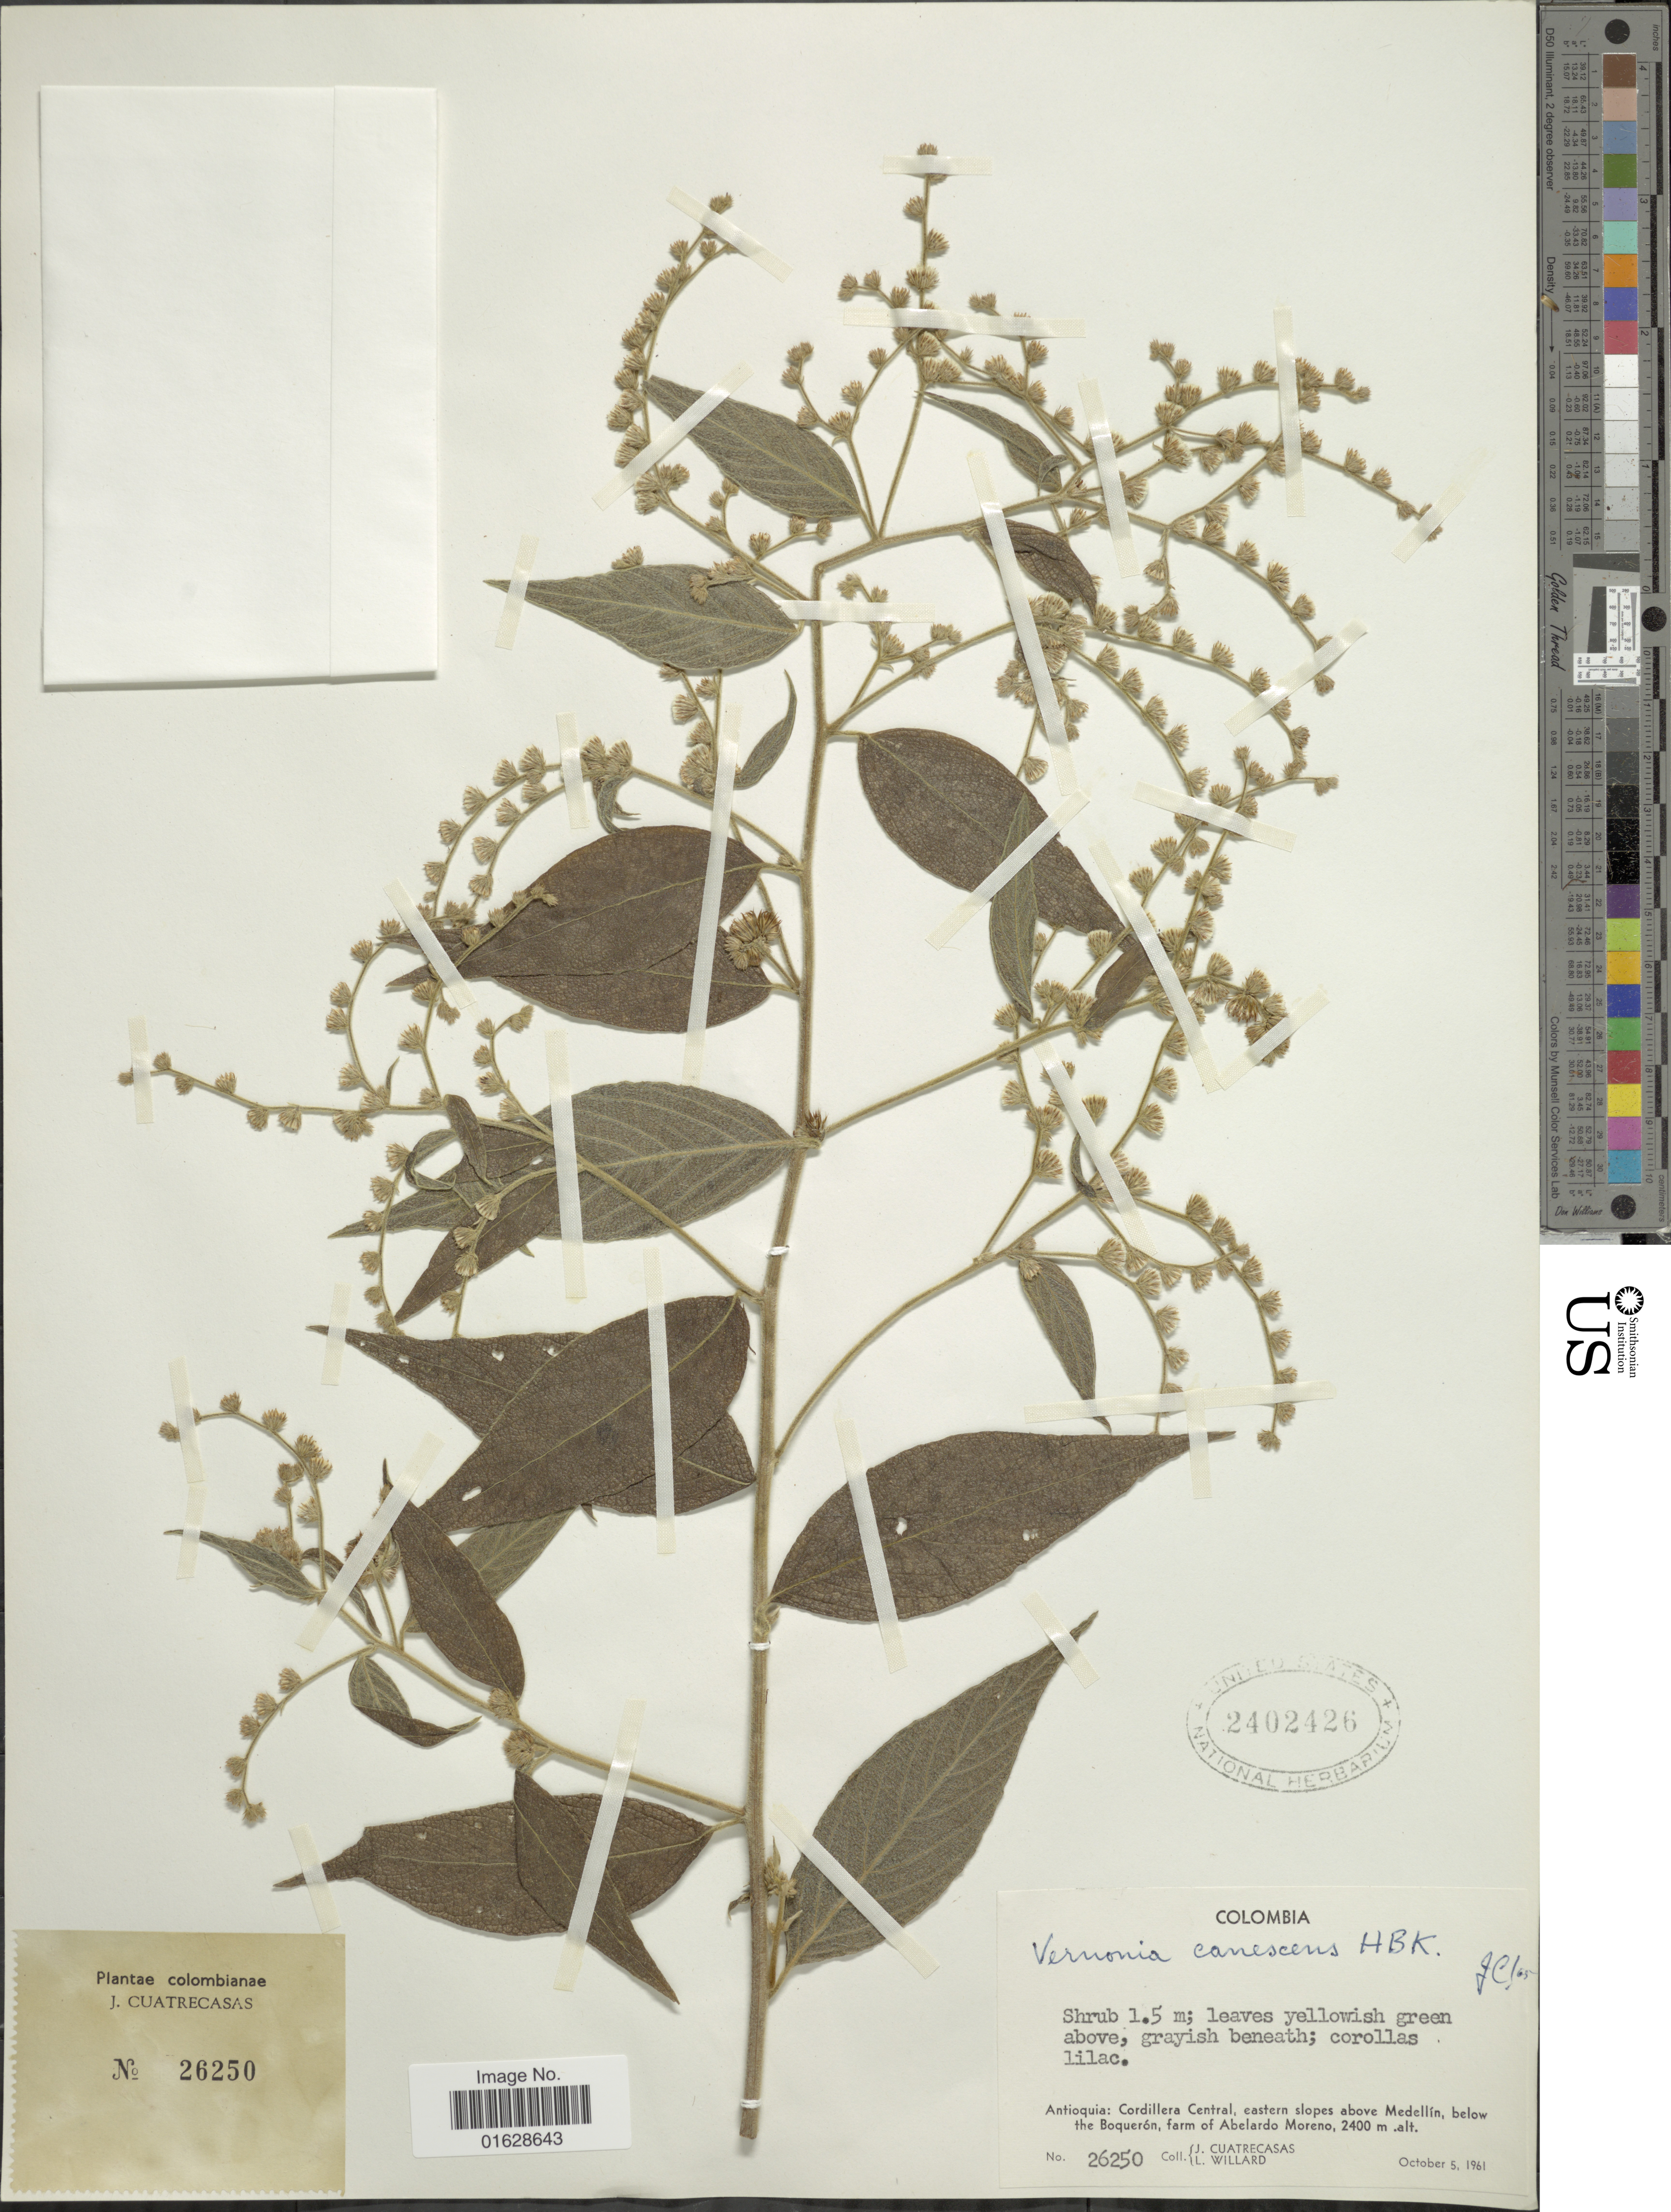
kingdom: Plantae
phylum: Tracheophyta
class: Magnoliopsida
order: Asterales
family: Asteraceae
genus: Lepidaploa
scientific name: Lepidaploa canescens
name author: (Kunth) H. Rob.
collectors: J. Cuatrecasas & L. Willard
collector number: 26250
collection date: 1961-10-05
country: Colombia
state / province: Antioquia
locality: Colombia. Antioquia: Cordillera Central, eastern slopes above Medellin, below the Boqueron, farm of Abelardo Moreno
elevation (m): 2400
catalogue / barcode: US 2402426